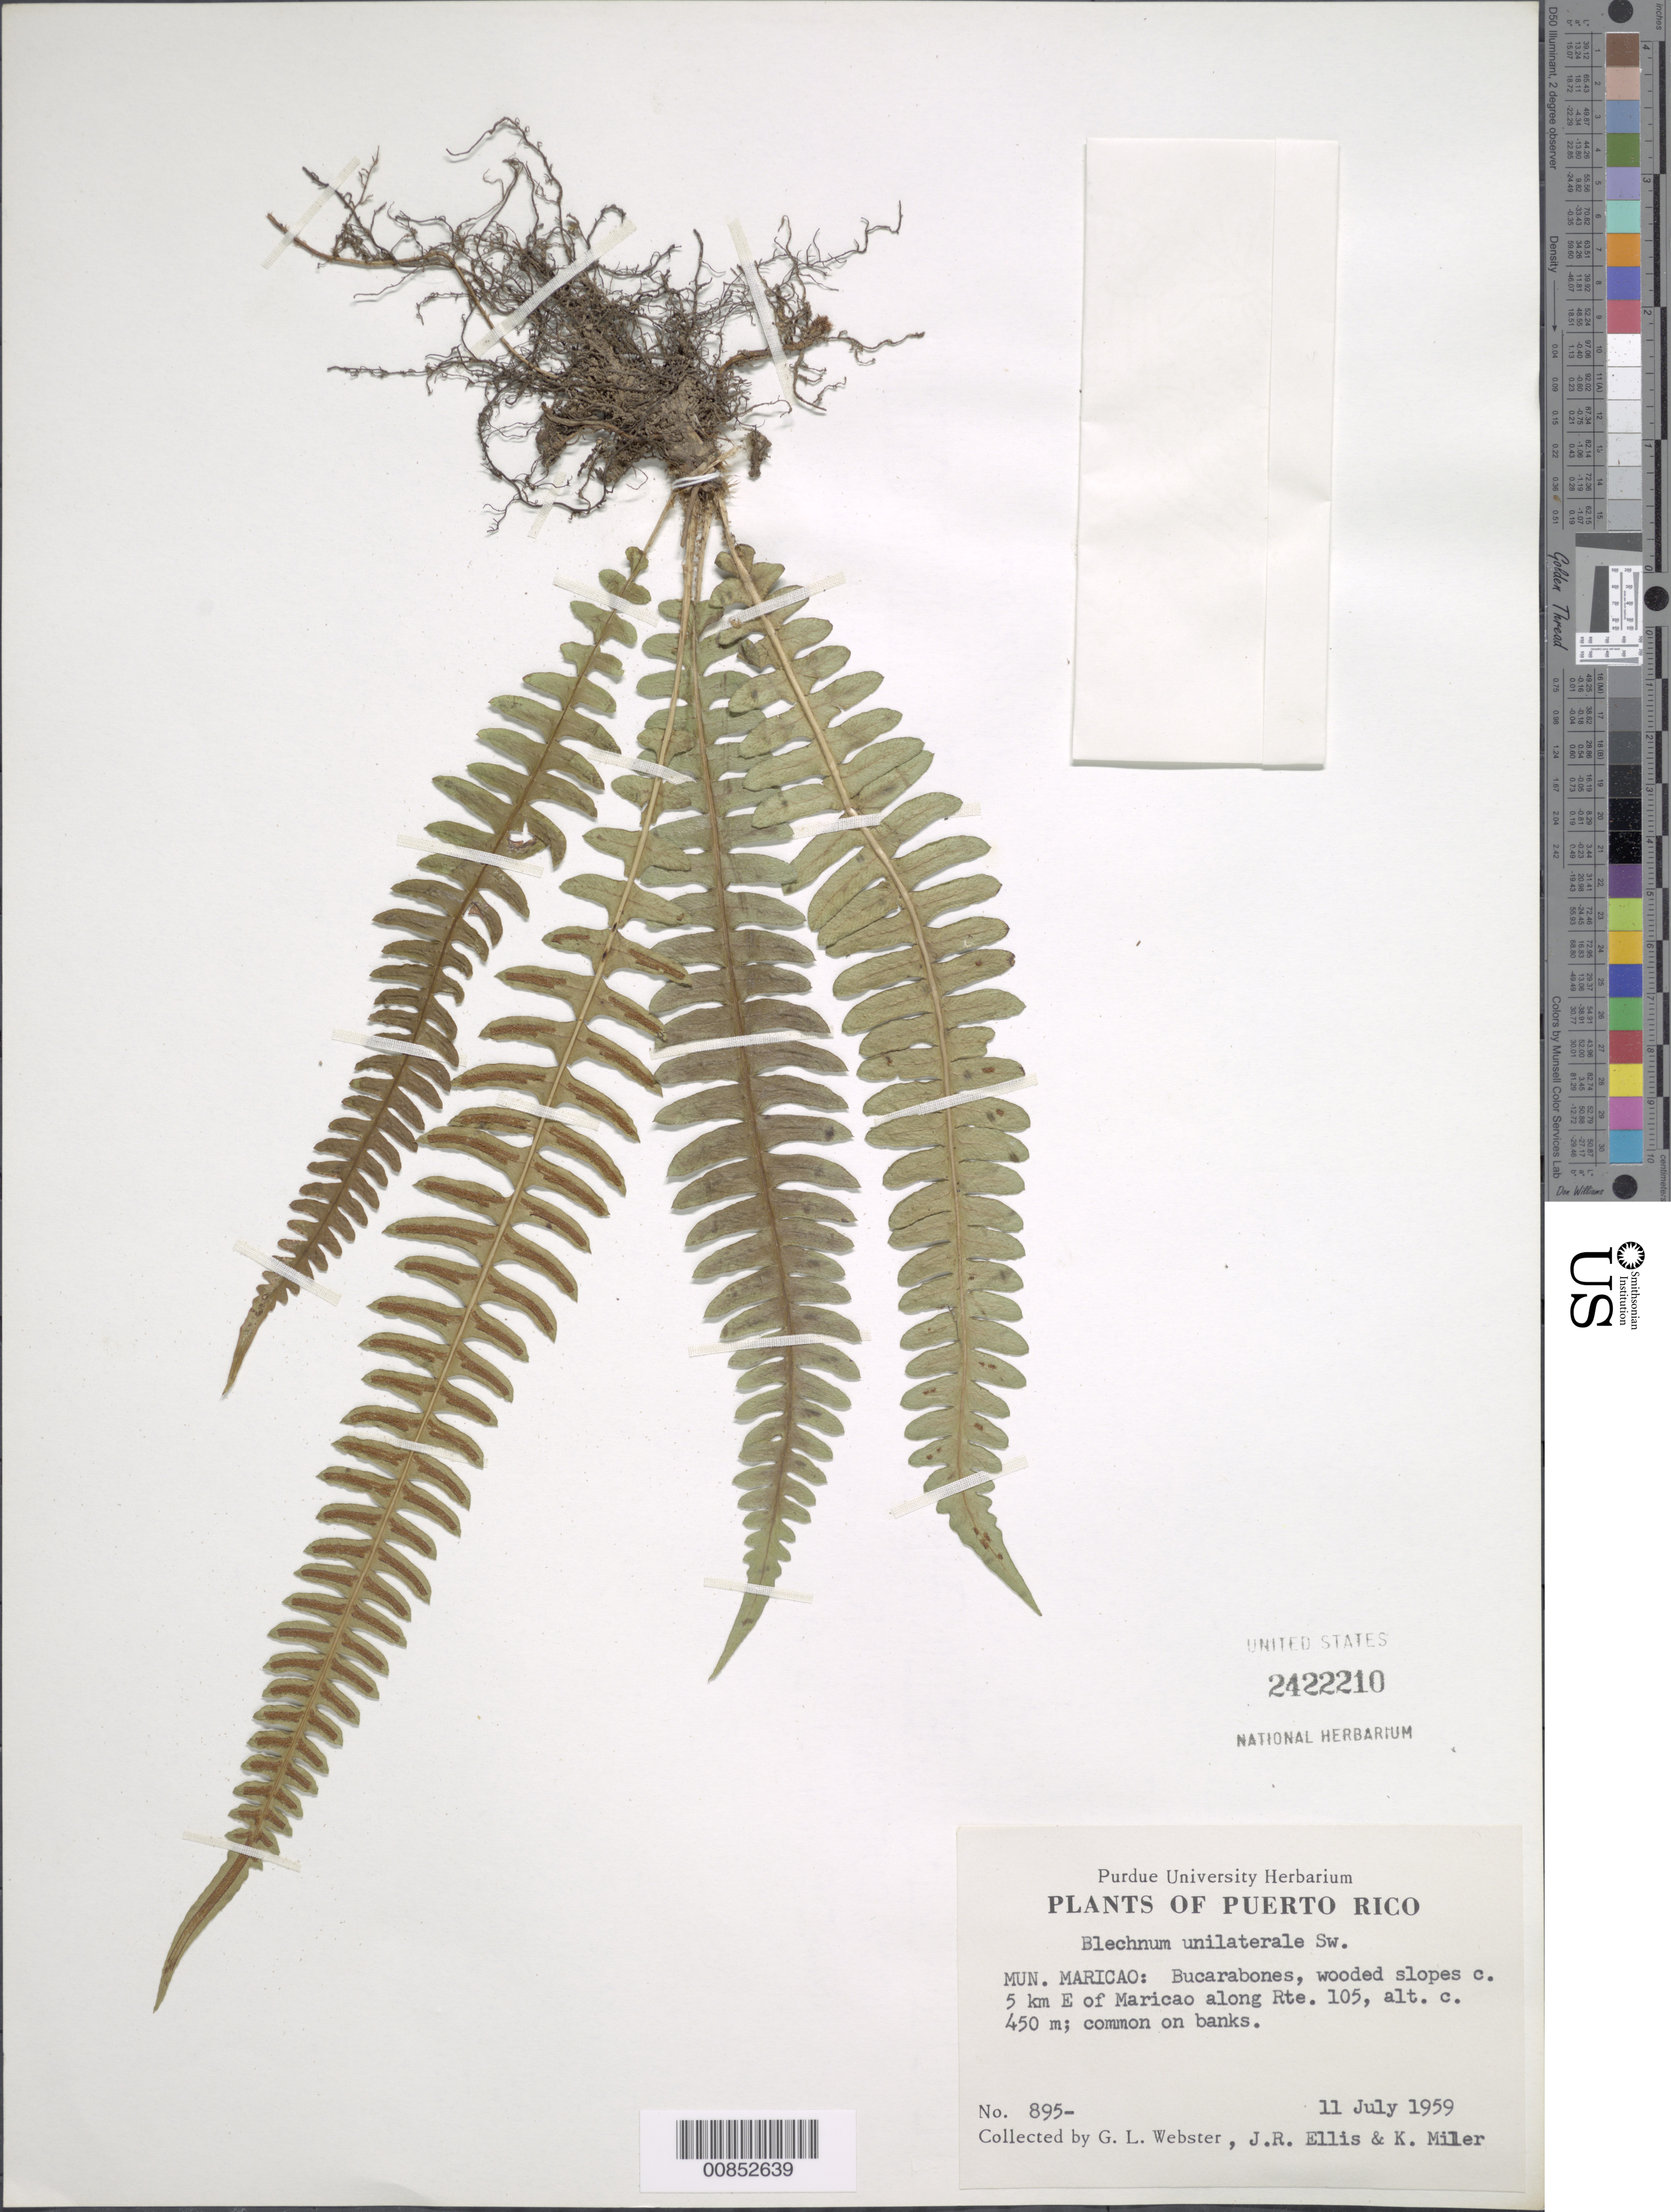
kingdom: Plantae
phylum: Tracheophyta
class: Polypodiopsida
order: Polypodiales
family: Blechnaceae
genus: Blechnum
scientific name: Blechnum unilaterale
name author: Sw.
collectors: G. L. Webster, J. R. Ellis & K. Miller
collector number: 895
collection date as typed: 11 Jul 1959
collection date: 1959-07-11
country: Puerto Rico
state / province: Maricao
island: Puerto Rico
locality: Mun. Maricao, Bucarabones, 5 km E of Maricao, along Rte. 105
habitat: Wooded slopes, common on banks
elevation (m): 450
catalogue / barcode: US 2422210